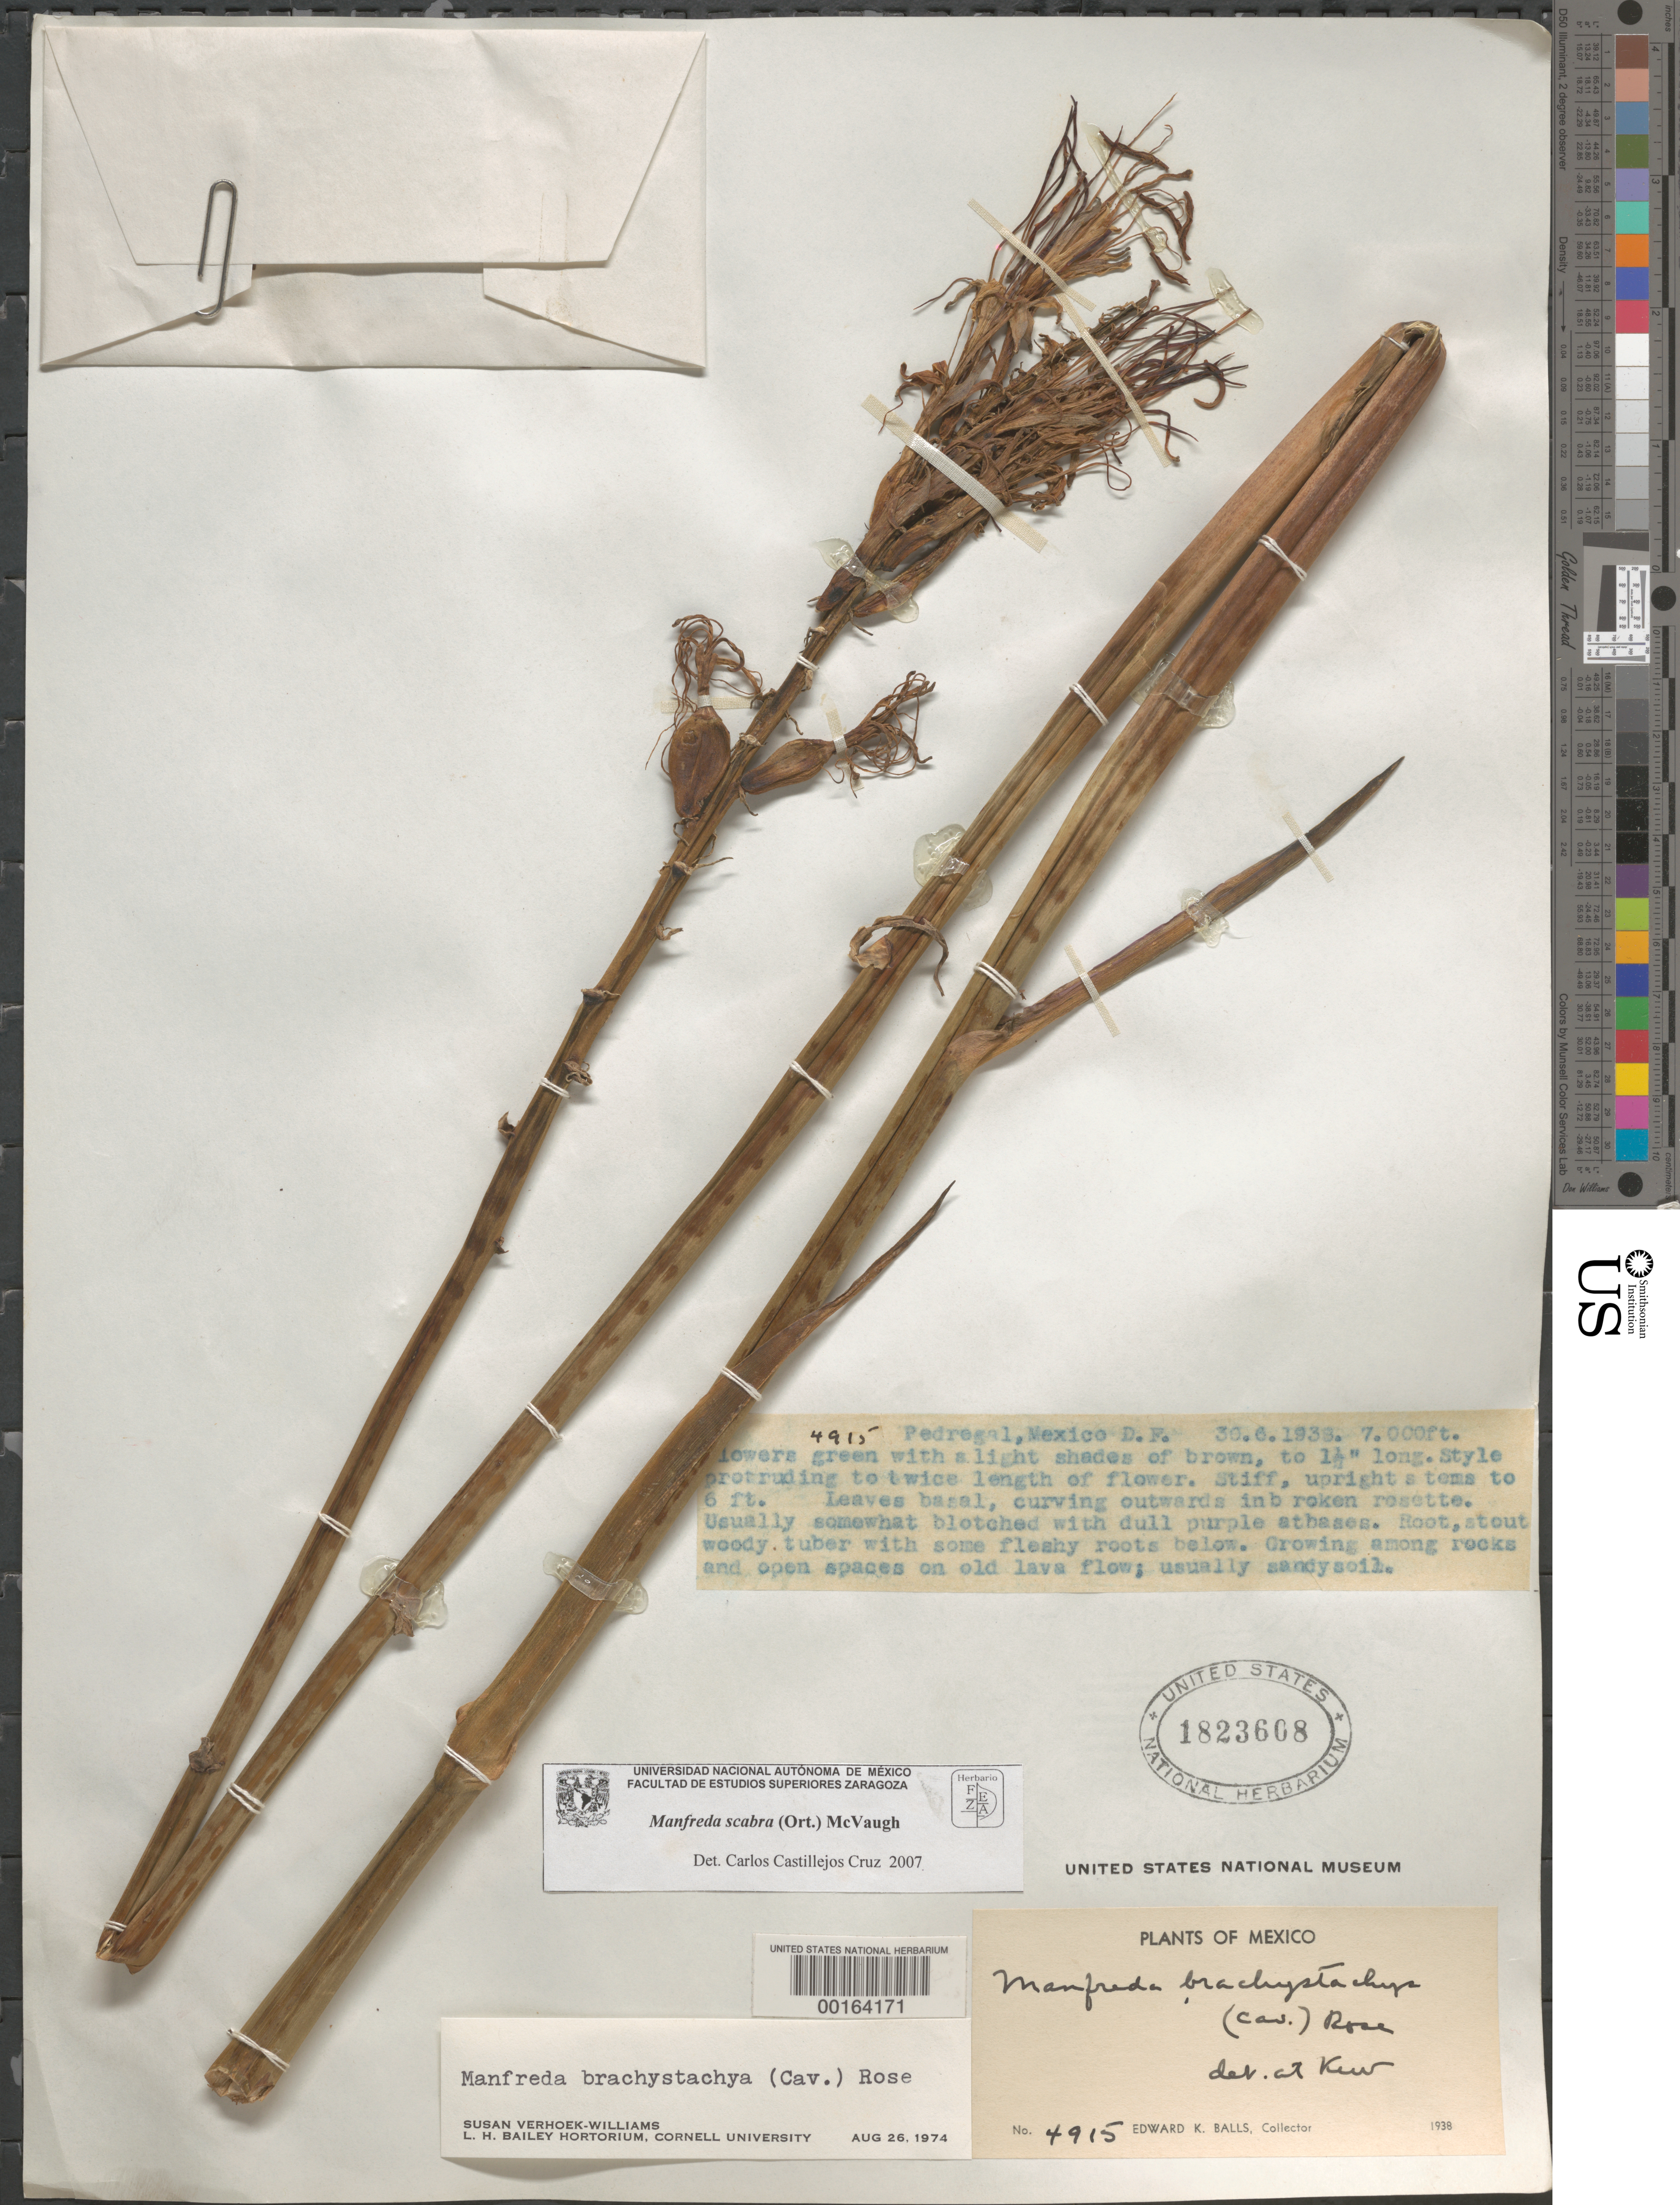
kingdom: Plantae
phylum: Tracheophyta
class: Liliopsida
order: Asparagales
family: Asparagaceae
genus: Manfreda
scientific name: Manfreda scabra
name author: (Ortega) McVaugh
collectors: E. K. Balls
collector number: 4915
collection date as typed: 1938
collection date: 1938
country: Mexico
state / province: Distrito Federal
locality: Pedregal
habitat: Among rocks and open spaces on old lava flow; usually sandy soil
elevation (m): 2134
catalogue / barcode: US 1823608